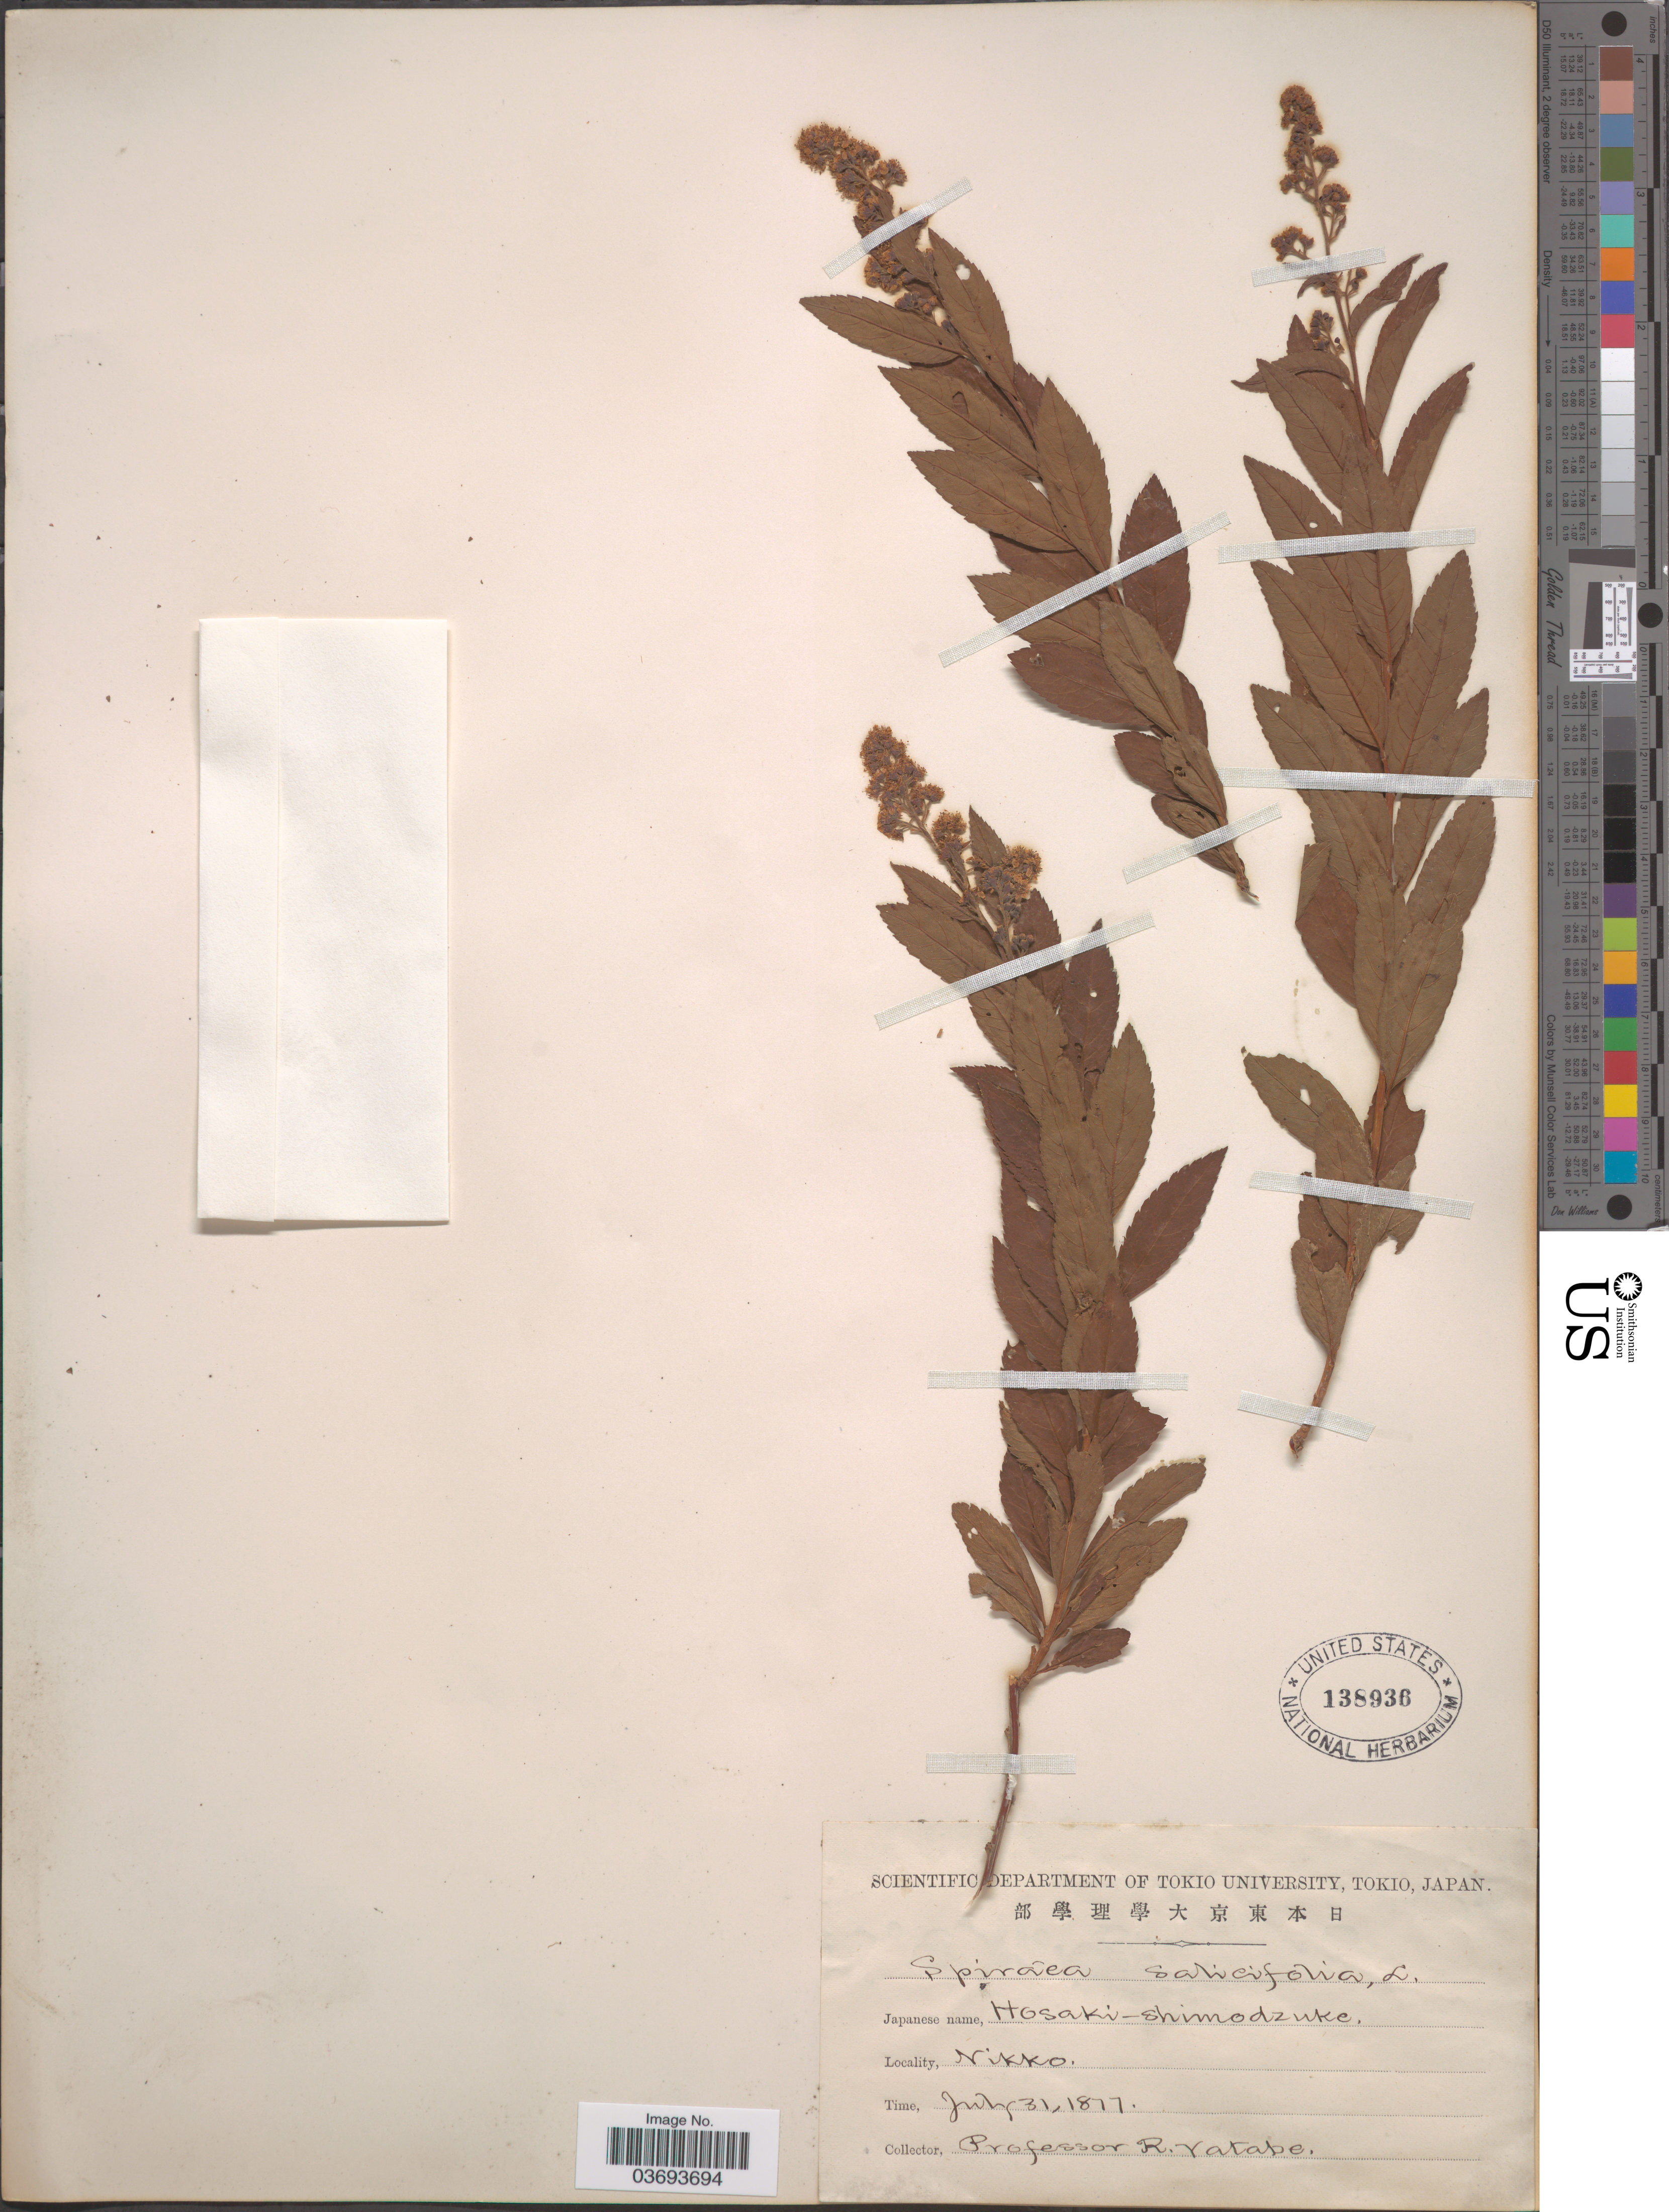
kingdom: Plantae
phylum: Tracheophyta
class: Magnoliopsida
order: Rosales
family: Rosaceae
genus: Spiraea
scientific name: Spiraea salicifolia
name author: L.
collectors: R. Yatabe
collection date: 1877-07-31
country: Japan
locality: Nikko.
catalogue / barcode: US 138936